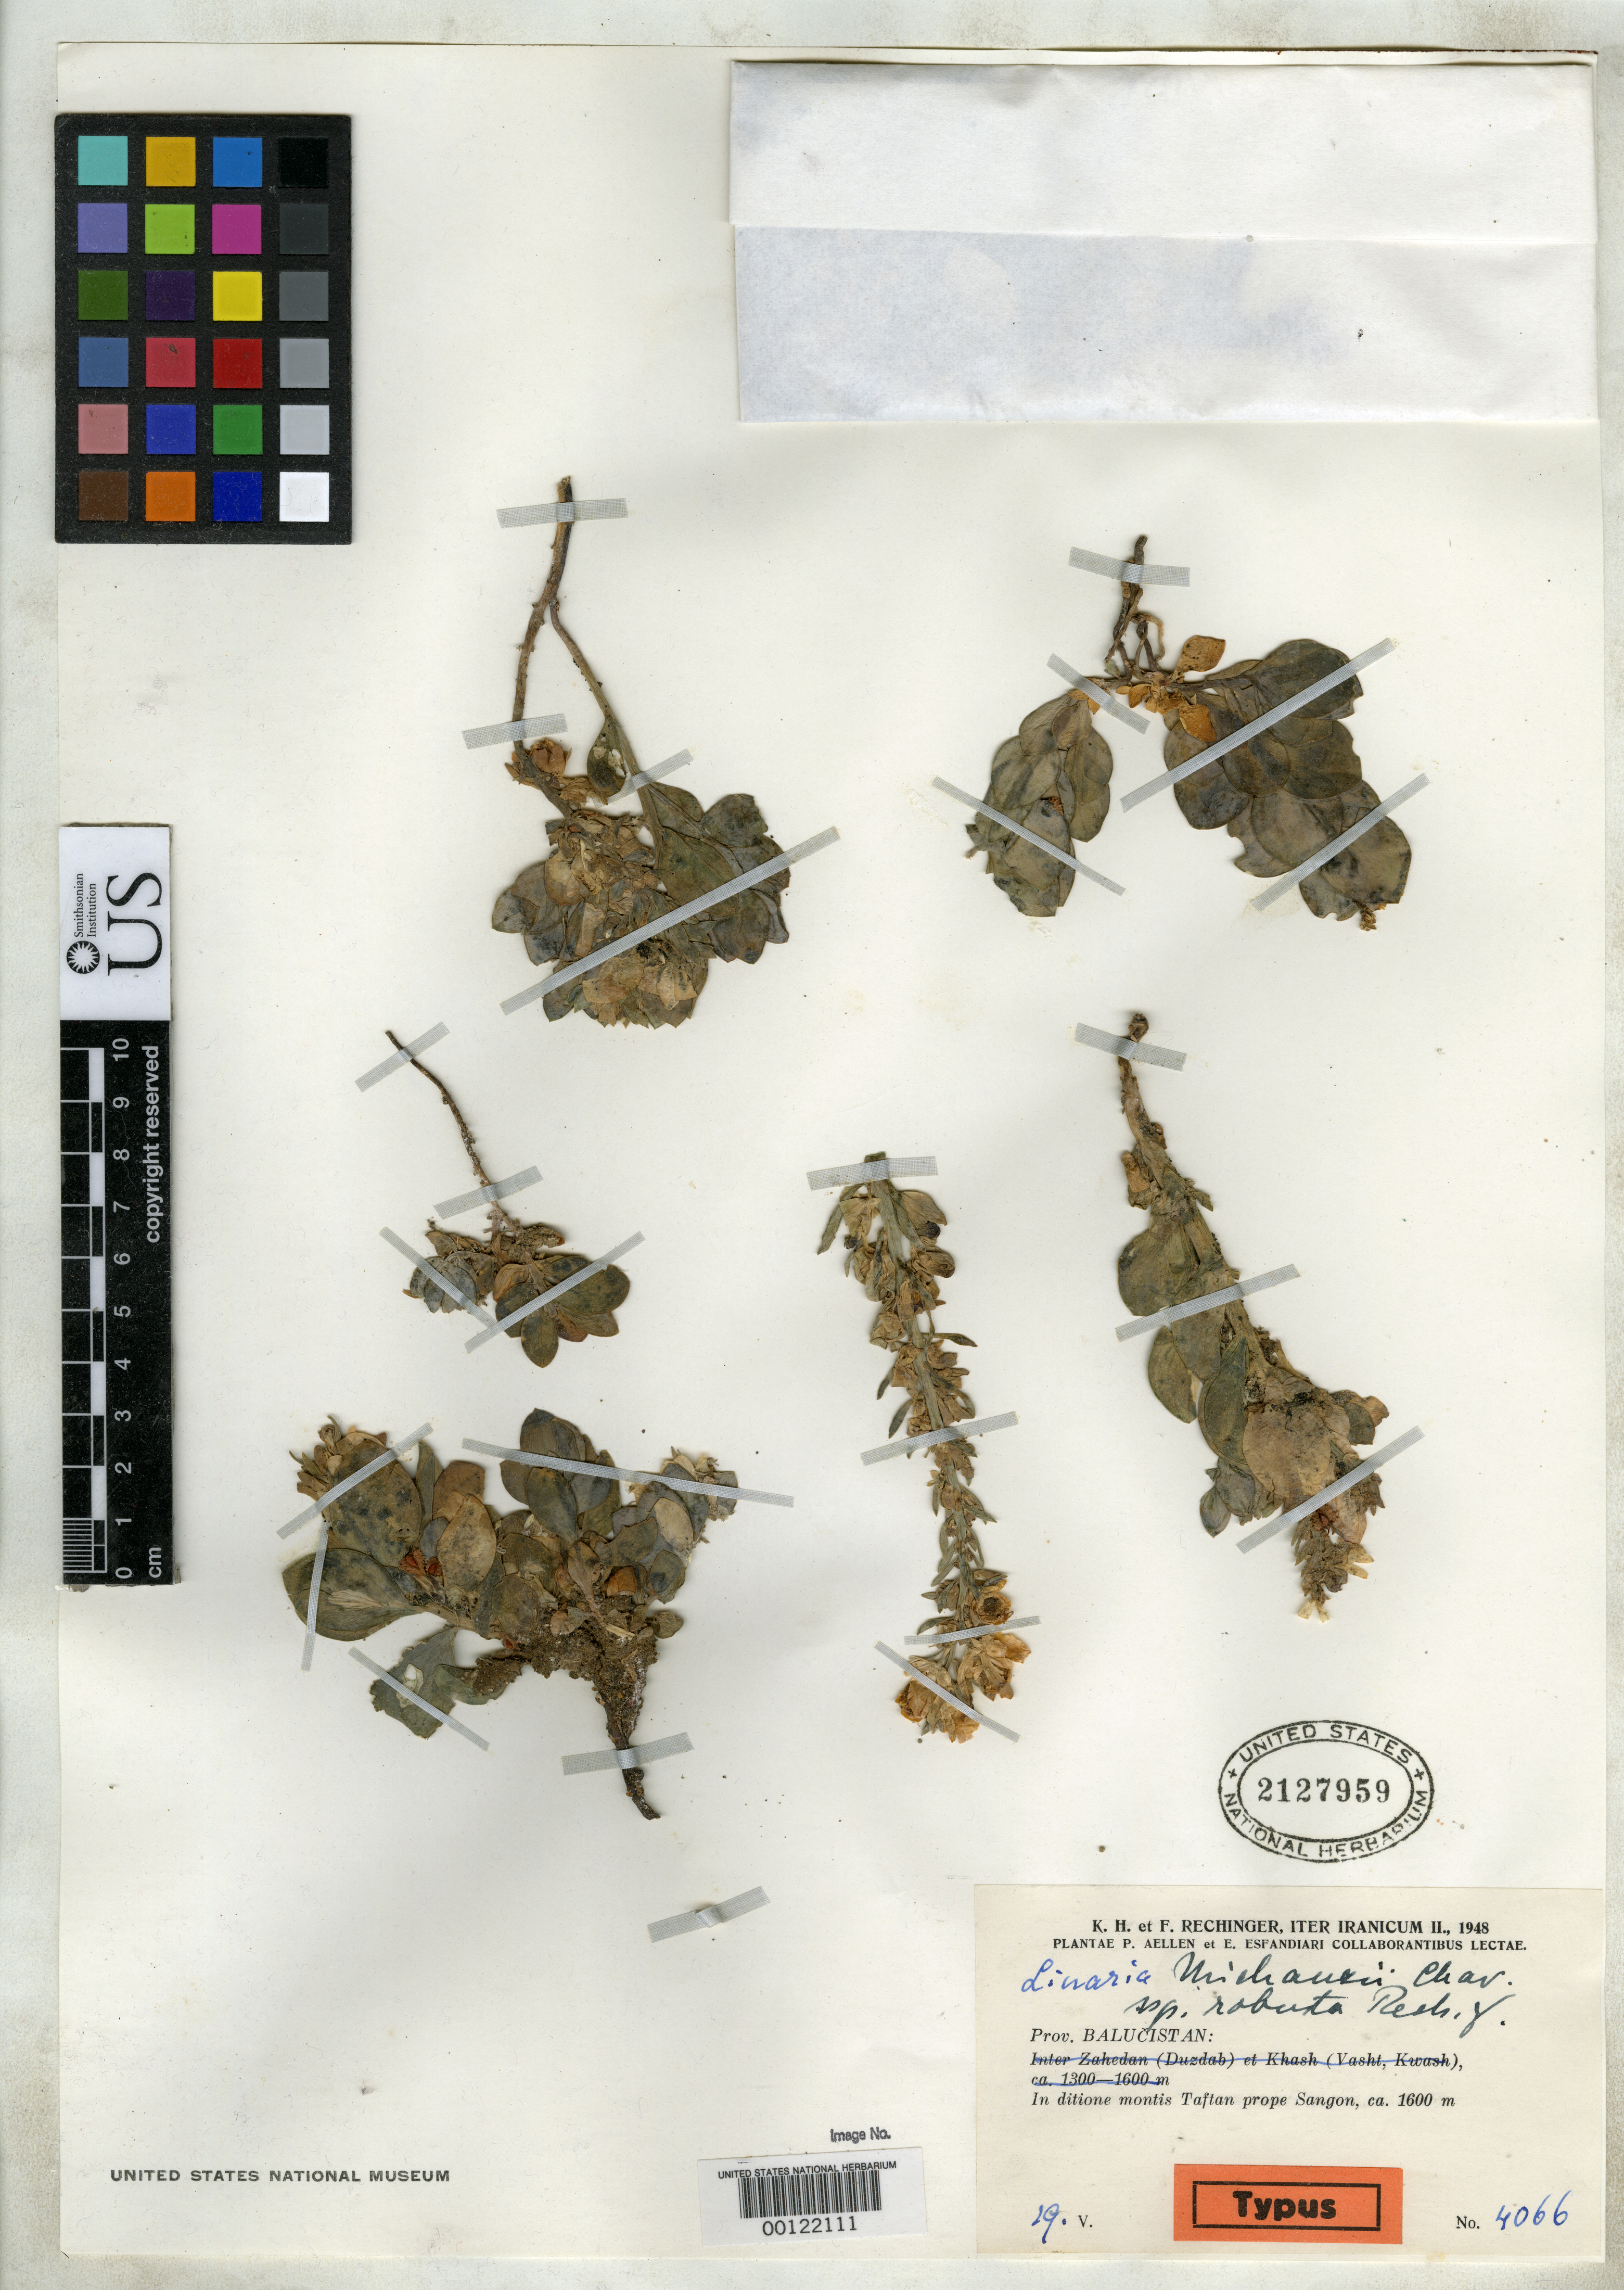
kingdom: Plantae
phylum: Tracheophyta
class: Magnoliopsida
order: Lamiales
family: Plantaginaceae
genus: Linaria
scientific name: Linaria michauxii subsp. robusta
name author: Rech. f.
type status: Isotype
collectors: K. H. Rechinger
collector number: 4066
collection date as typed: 19 May 1948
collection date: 1948-05-19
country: Iran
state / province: Sistan and Baluchistan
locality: Taftan near Sangon.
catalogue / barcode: US 2127959